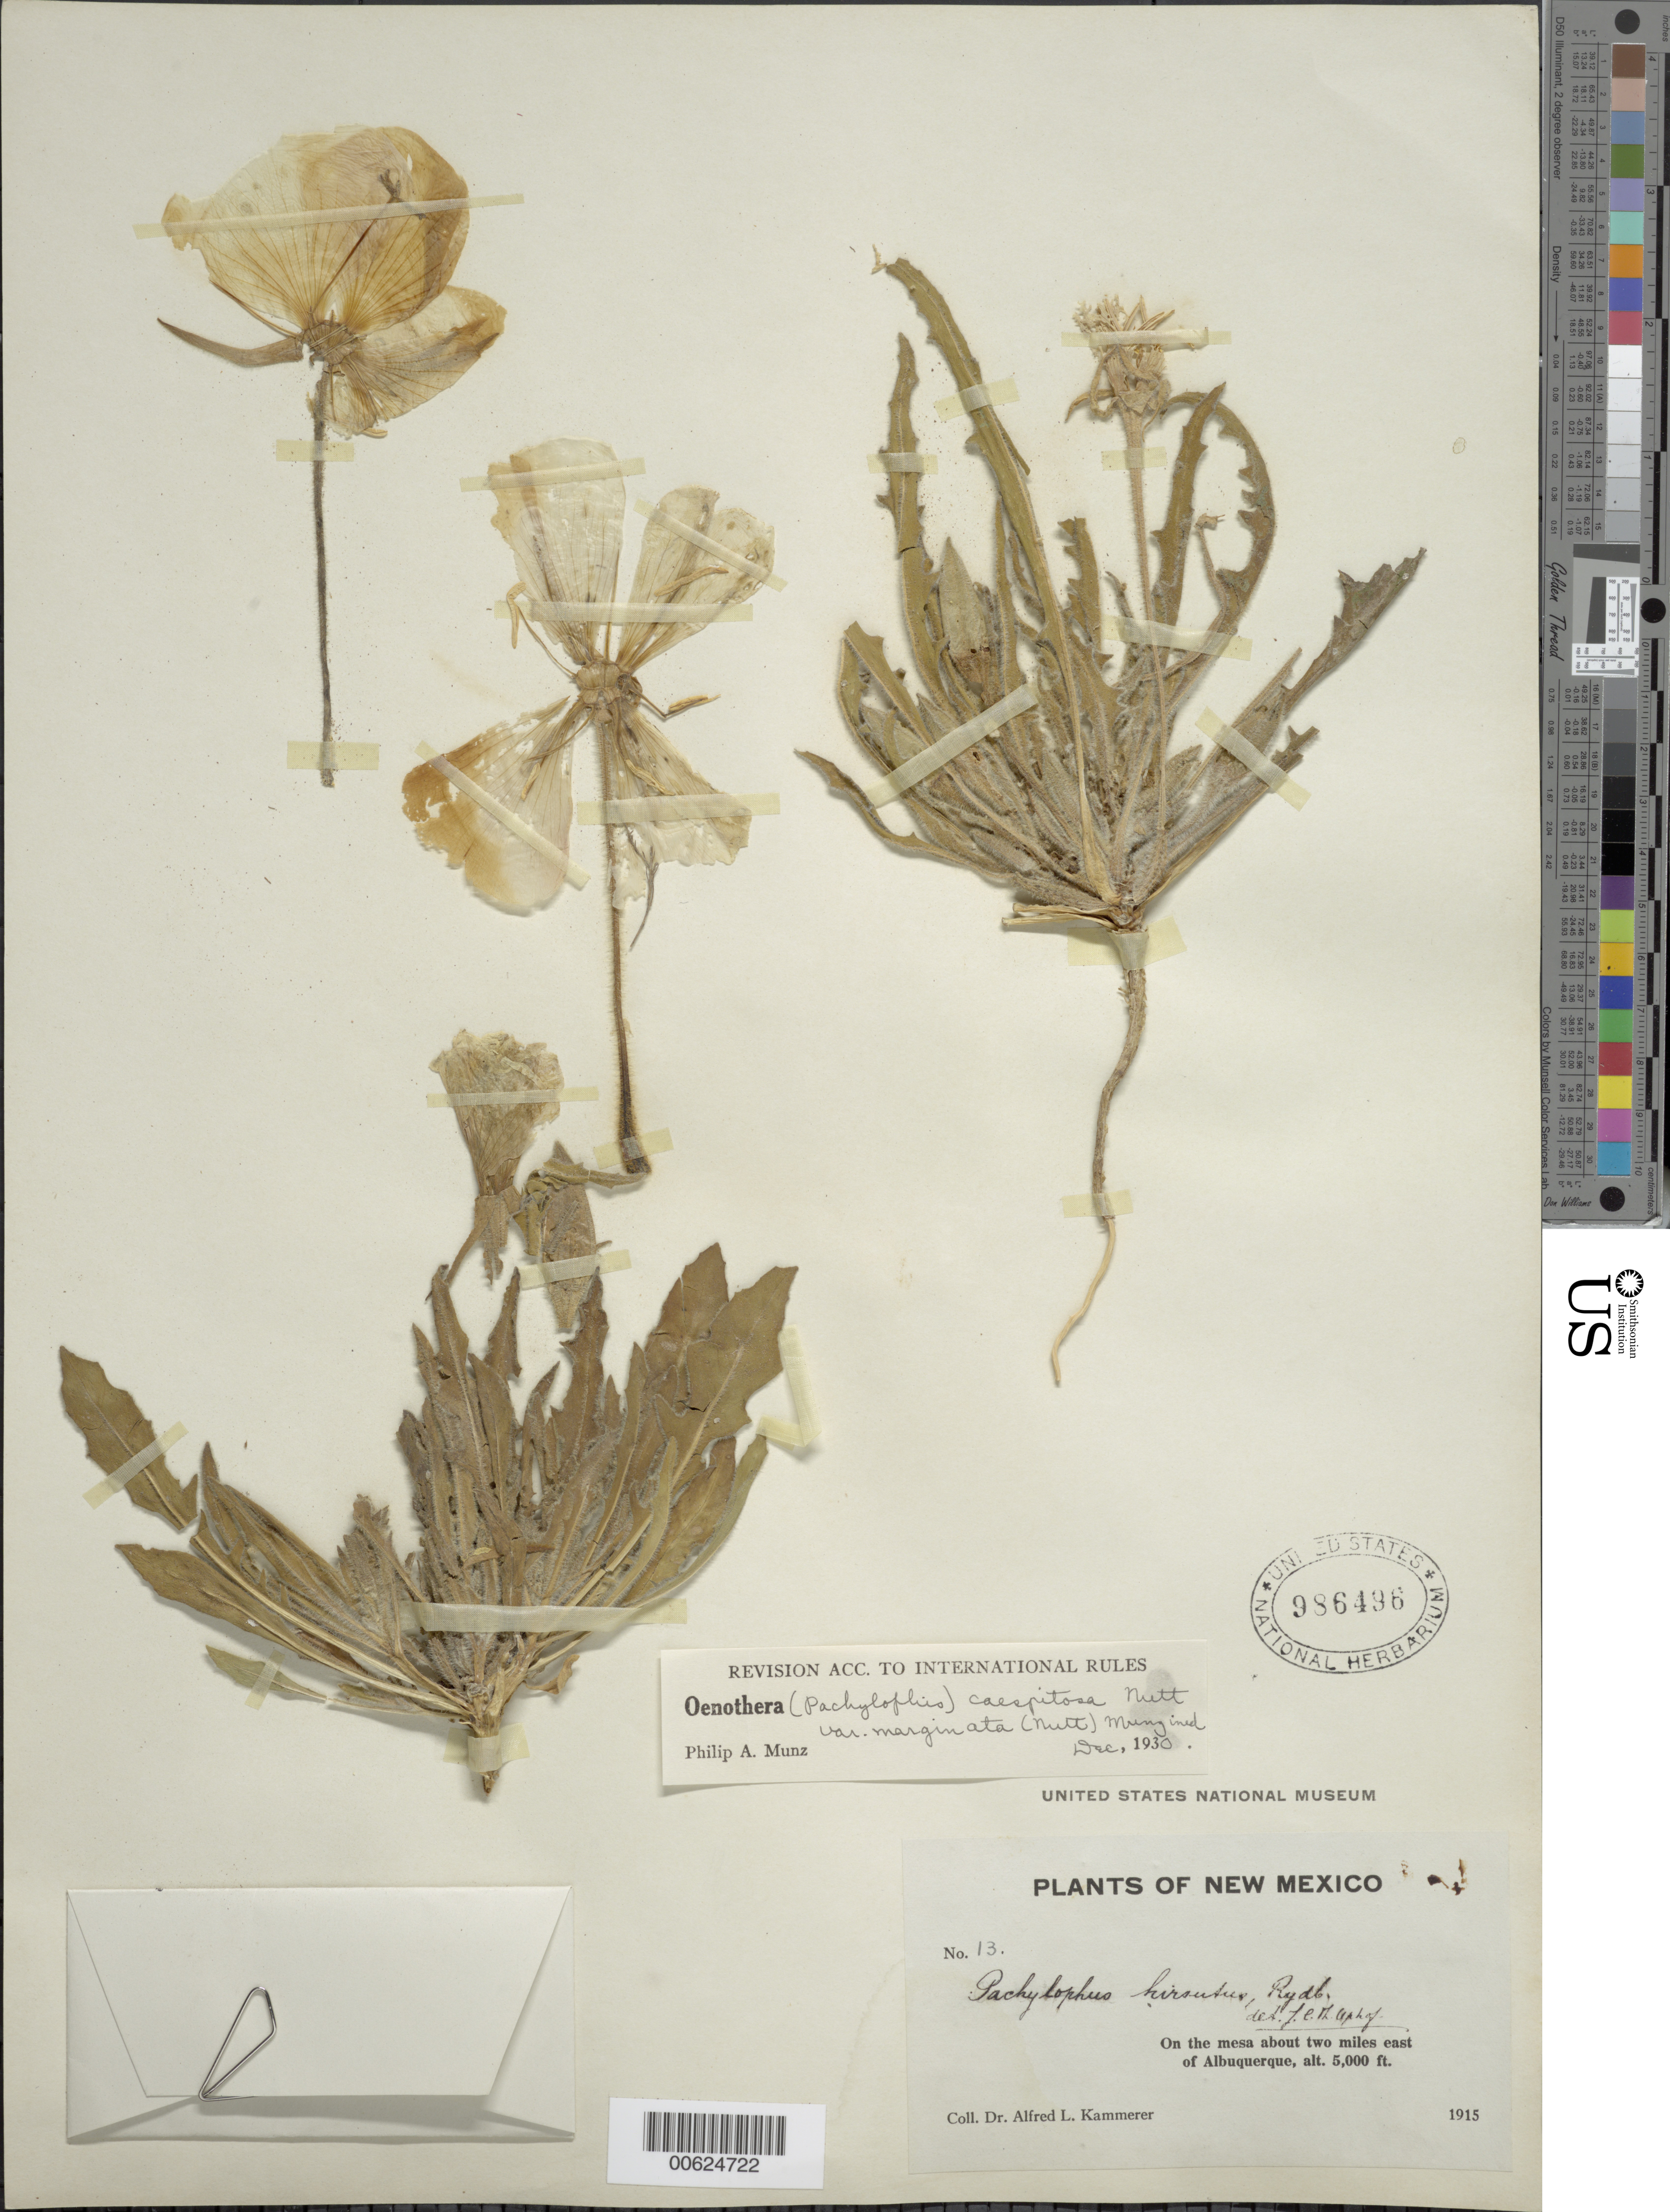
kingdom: Plantae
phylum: Tracheophyta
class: Magnoliopsida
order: Myrtales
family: Onagraceae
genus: Oenothera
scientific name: Oenothera cespitosa subsp. marginata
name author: (Nutt. ex Hook. & Arn.) Munz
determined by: Munz, Philip A.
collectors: A. Kammererm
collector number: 13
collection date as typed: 1915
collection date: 1915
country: United States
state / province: New Mexico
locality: E of Albuquerque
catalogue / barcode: US 986496